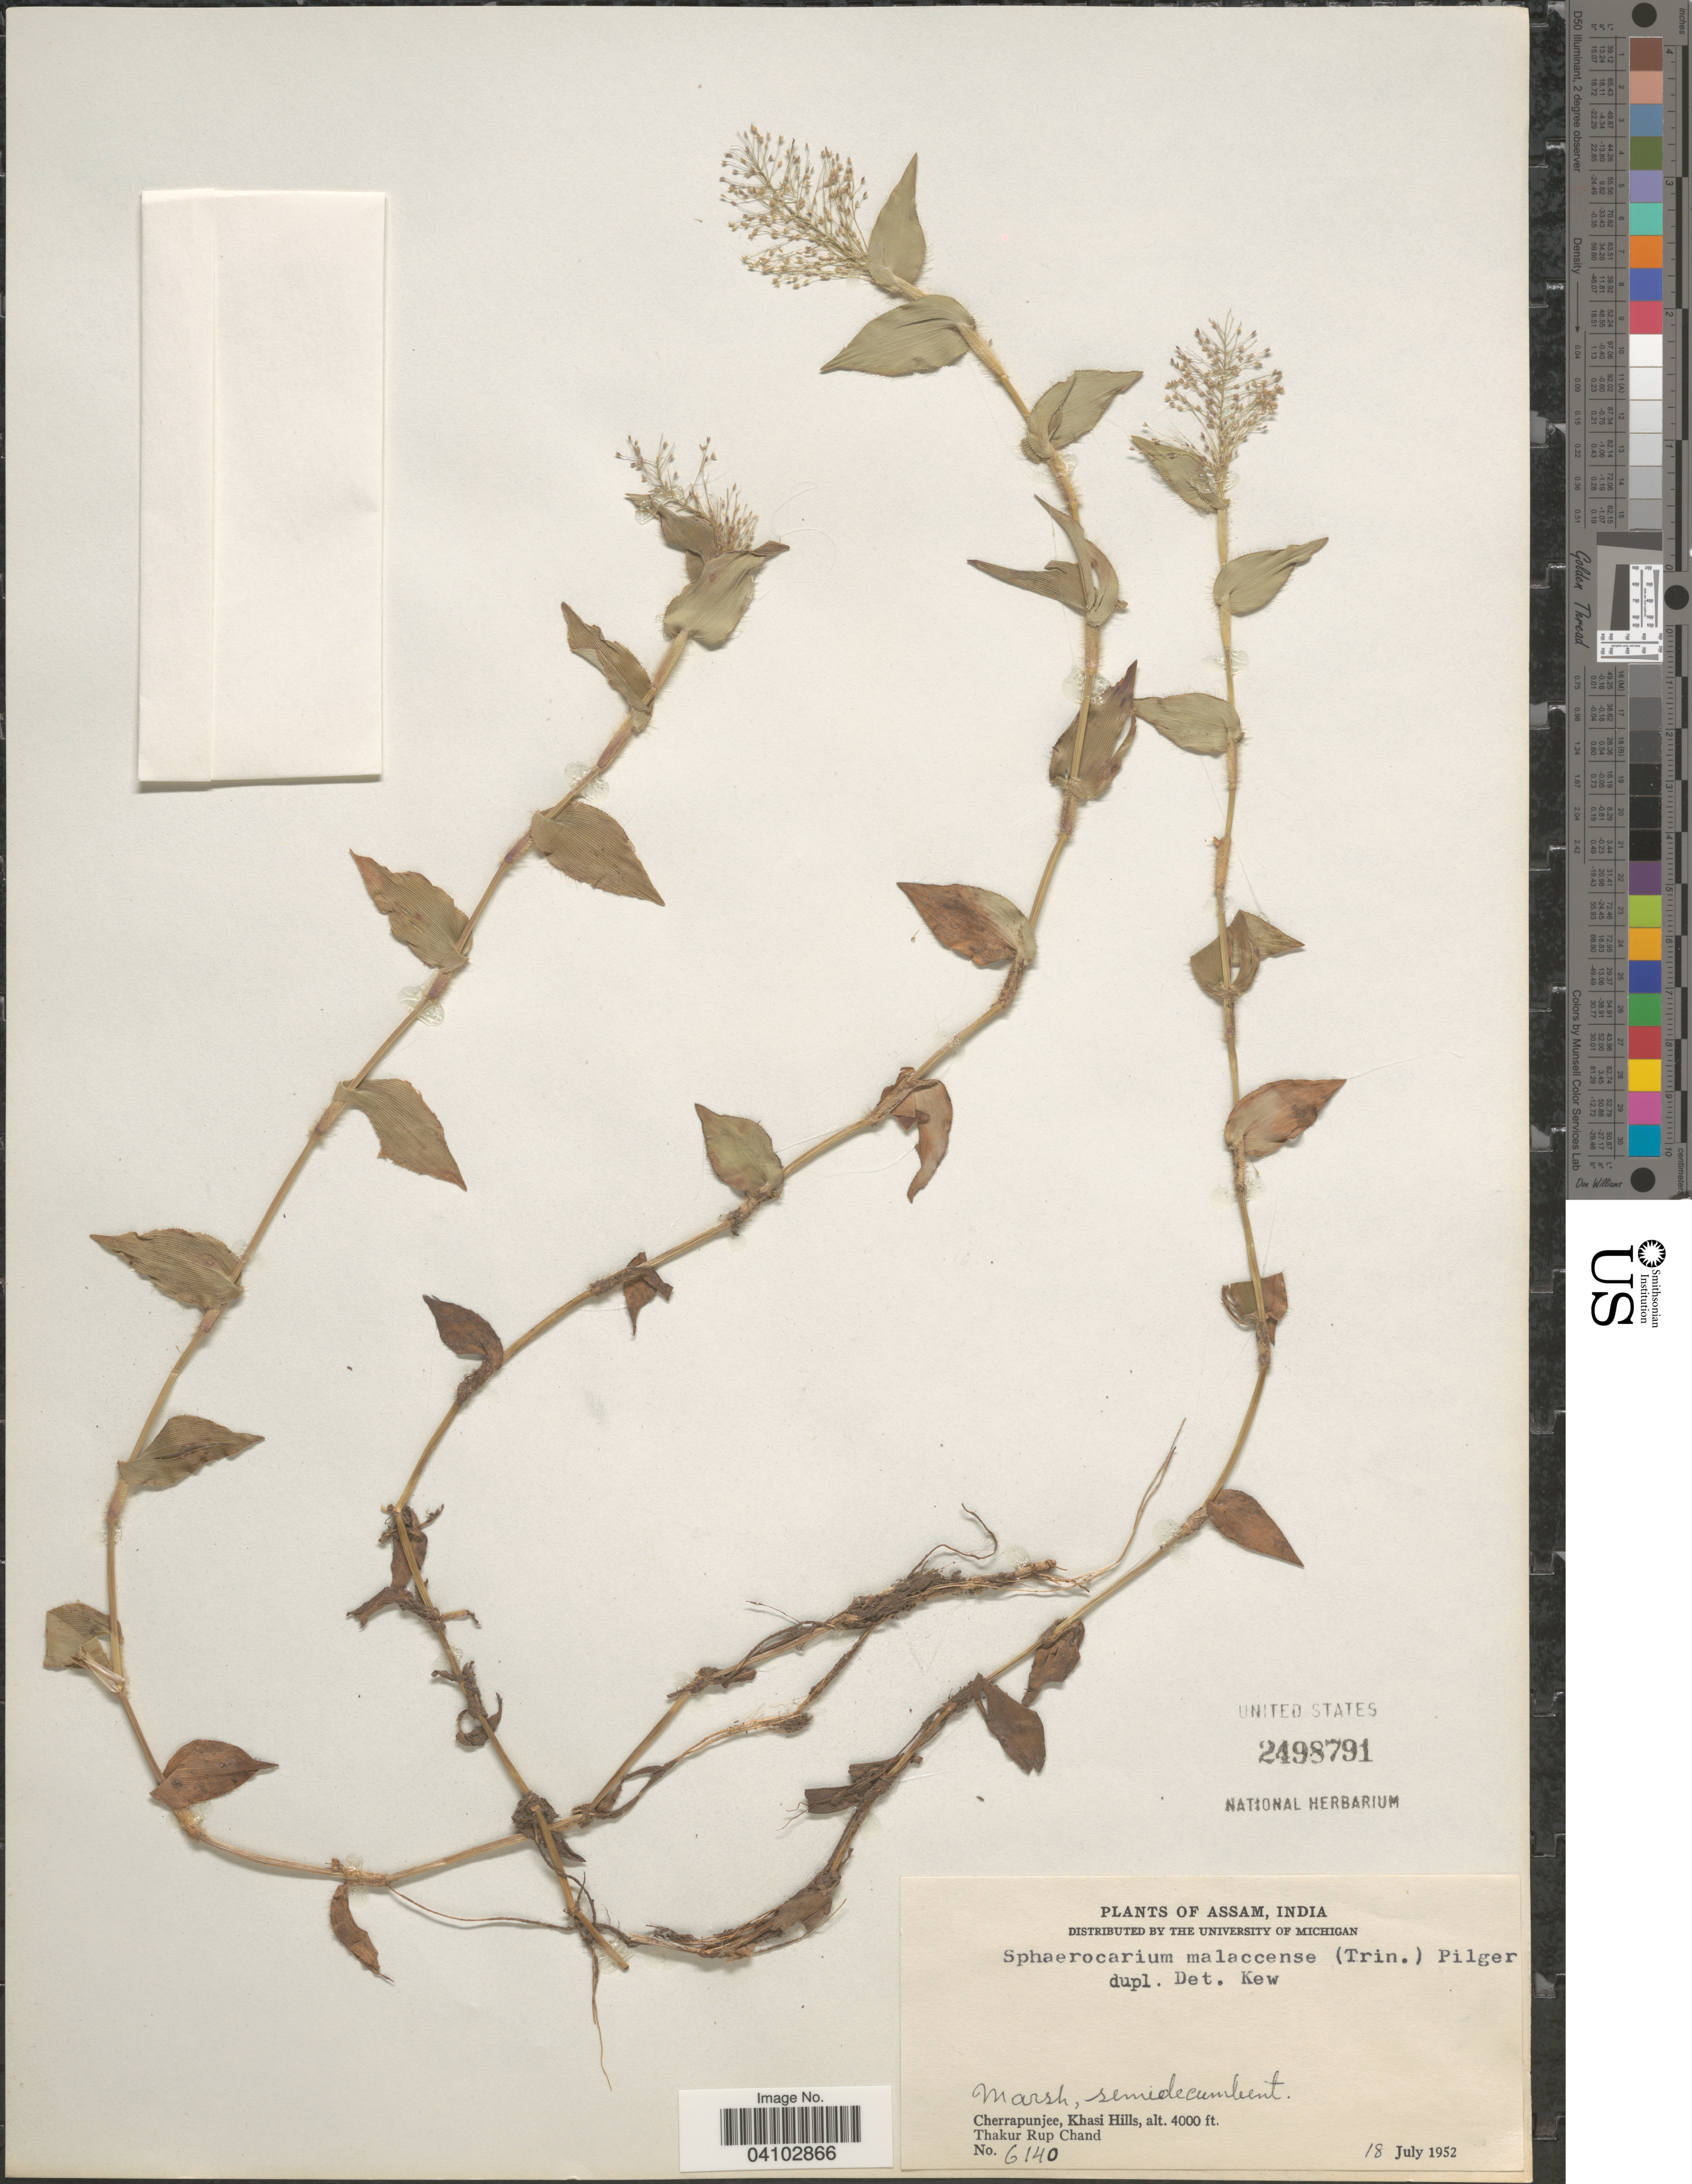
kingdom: Plantae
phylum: Tracheophyta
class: Liliopsida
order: Poales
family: Poaceae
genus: Sphaerocaryum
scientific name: Sphaerocaryum malaccense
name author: (Trin.) Pilg.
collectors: T. R. Chand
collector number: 6140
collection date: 1952-07-18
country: India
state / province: Meghalaya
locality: Cherrapunjee, Khasi Hills.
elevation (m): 1219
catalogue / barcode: US 2498791